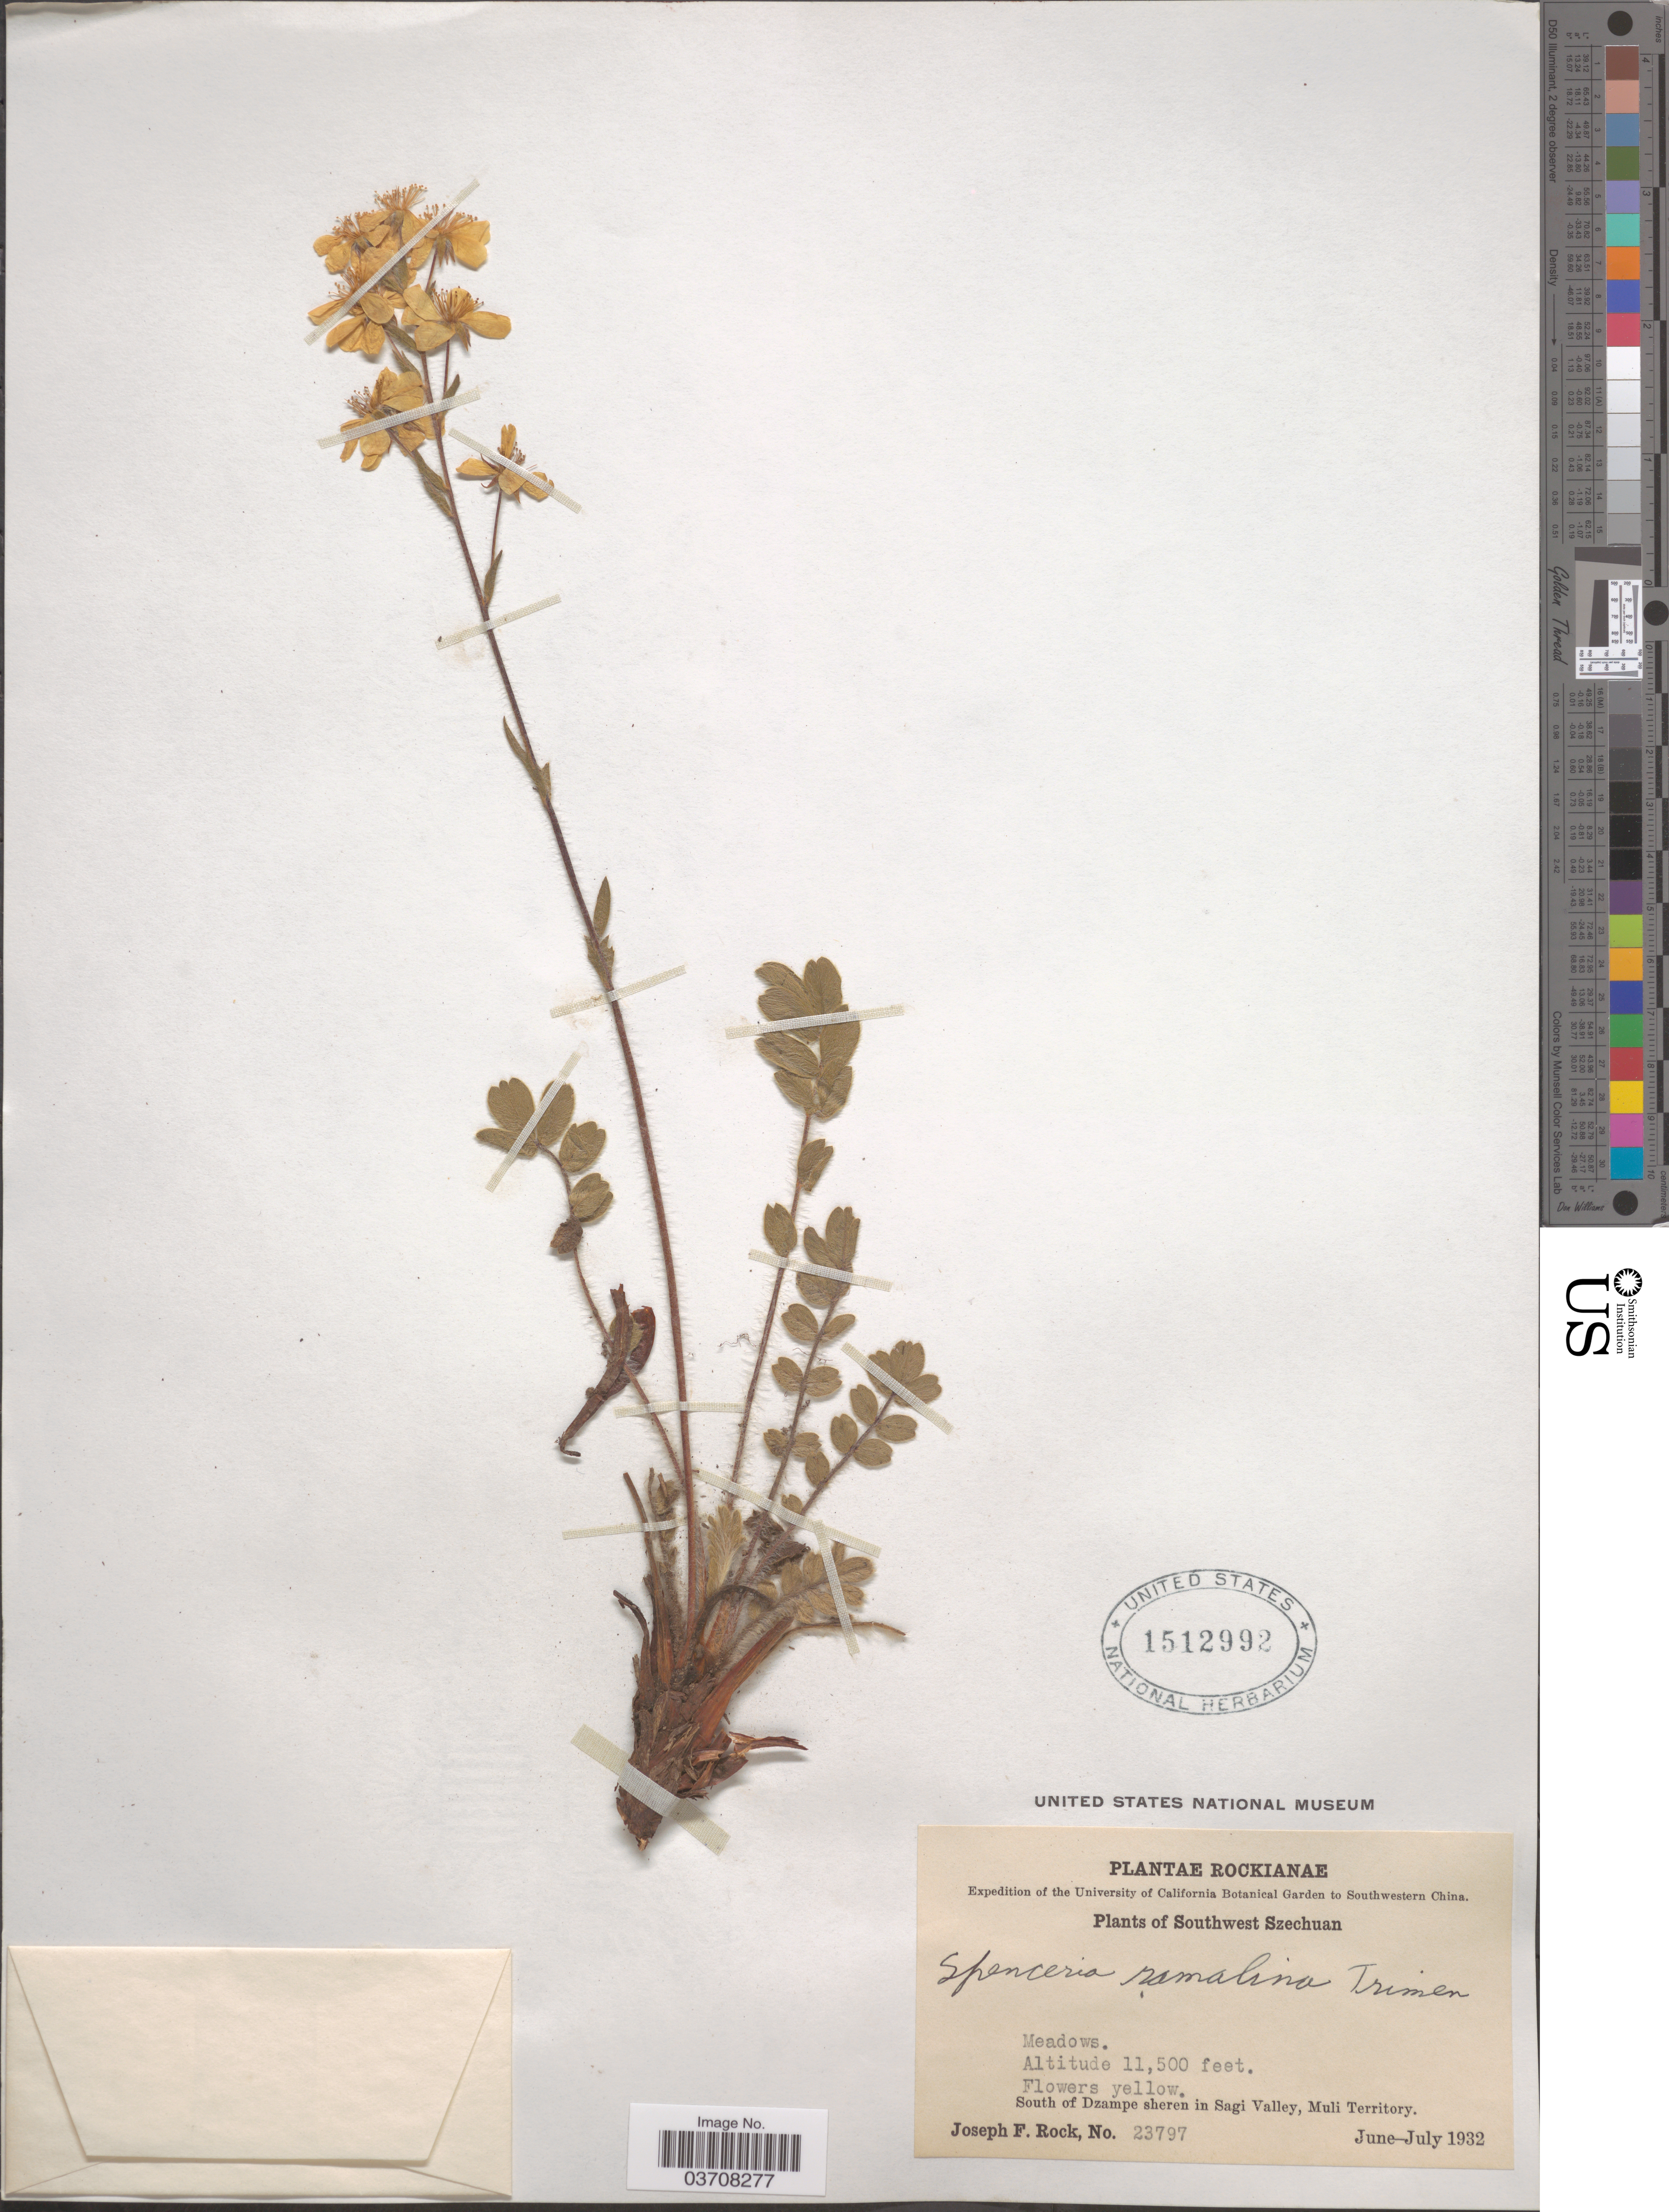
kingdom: Plantae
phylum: Tracheophyta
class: Magnoliopsida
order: Rosales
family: Rosaceae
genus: Spenceria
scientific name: Spenceria ramalana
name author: Trimen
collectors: J. F. Rock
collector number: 23797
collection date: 1932-06/1932-07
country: China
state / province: Sichuan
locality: Southwest Szechuan. South of Dzampe sheren in Sagi Valley, Muli Territory.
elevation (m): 3505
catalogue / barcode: US 1512992